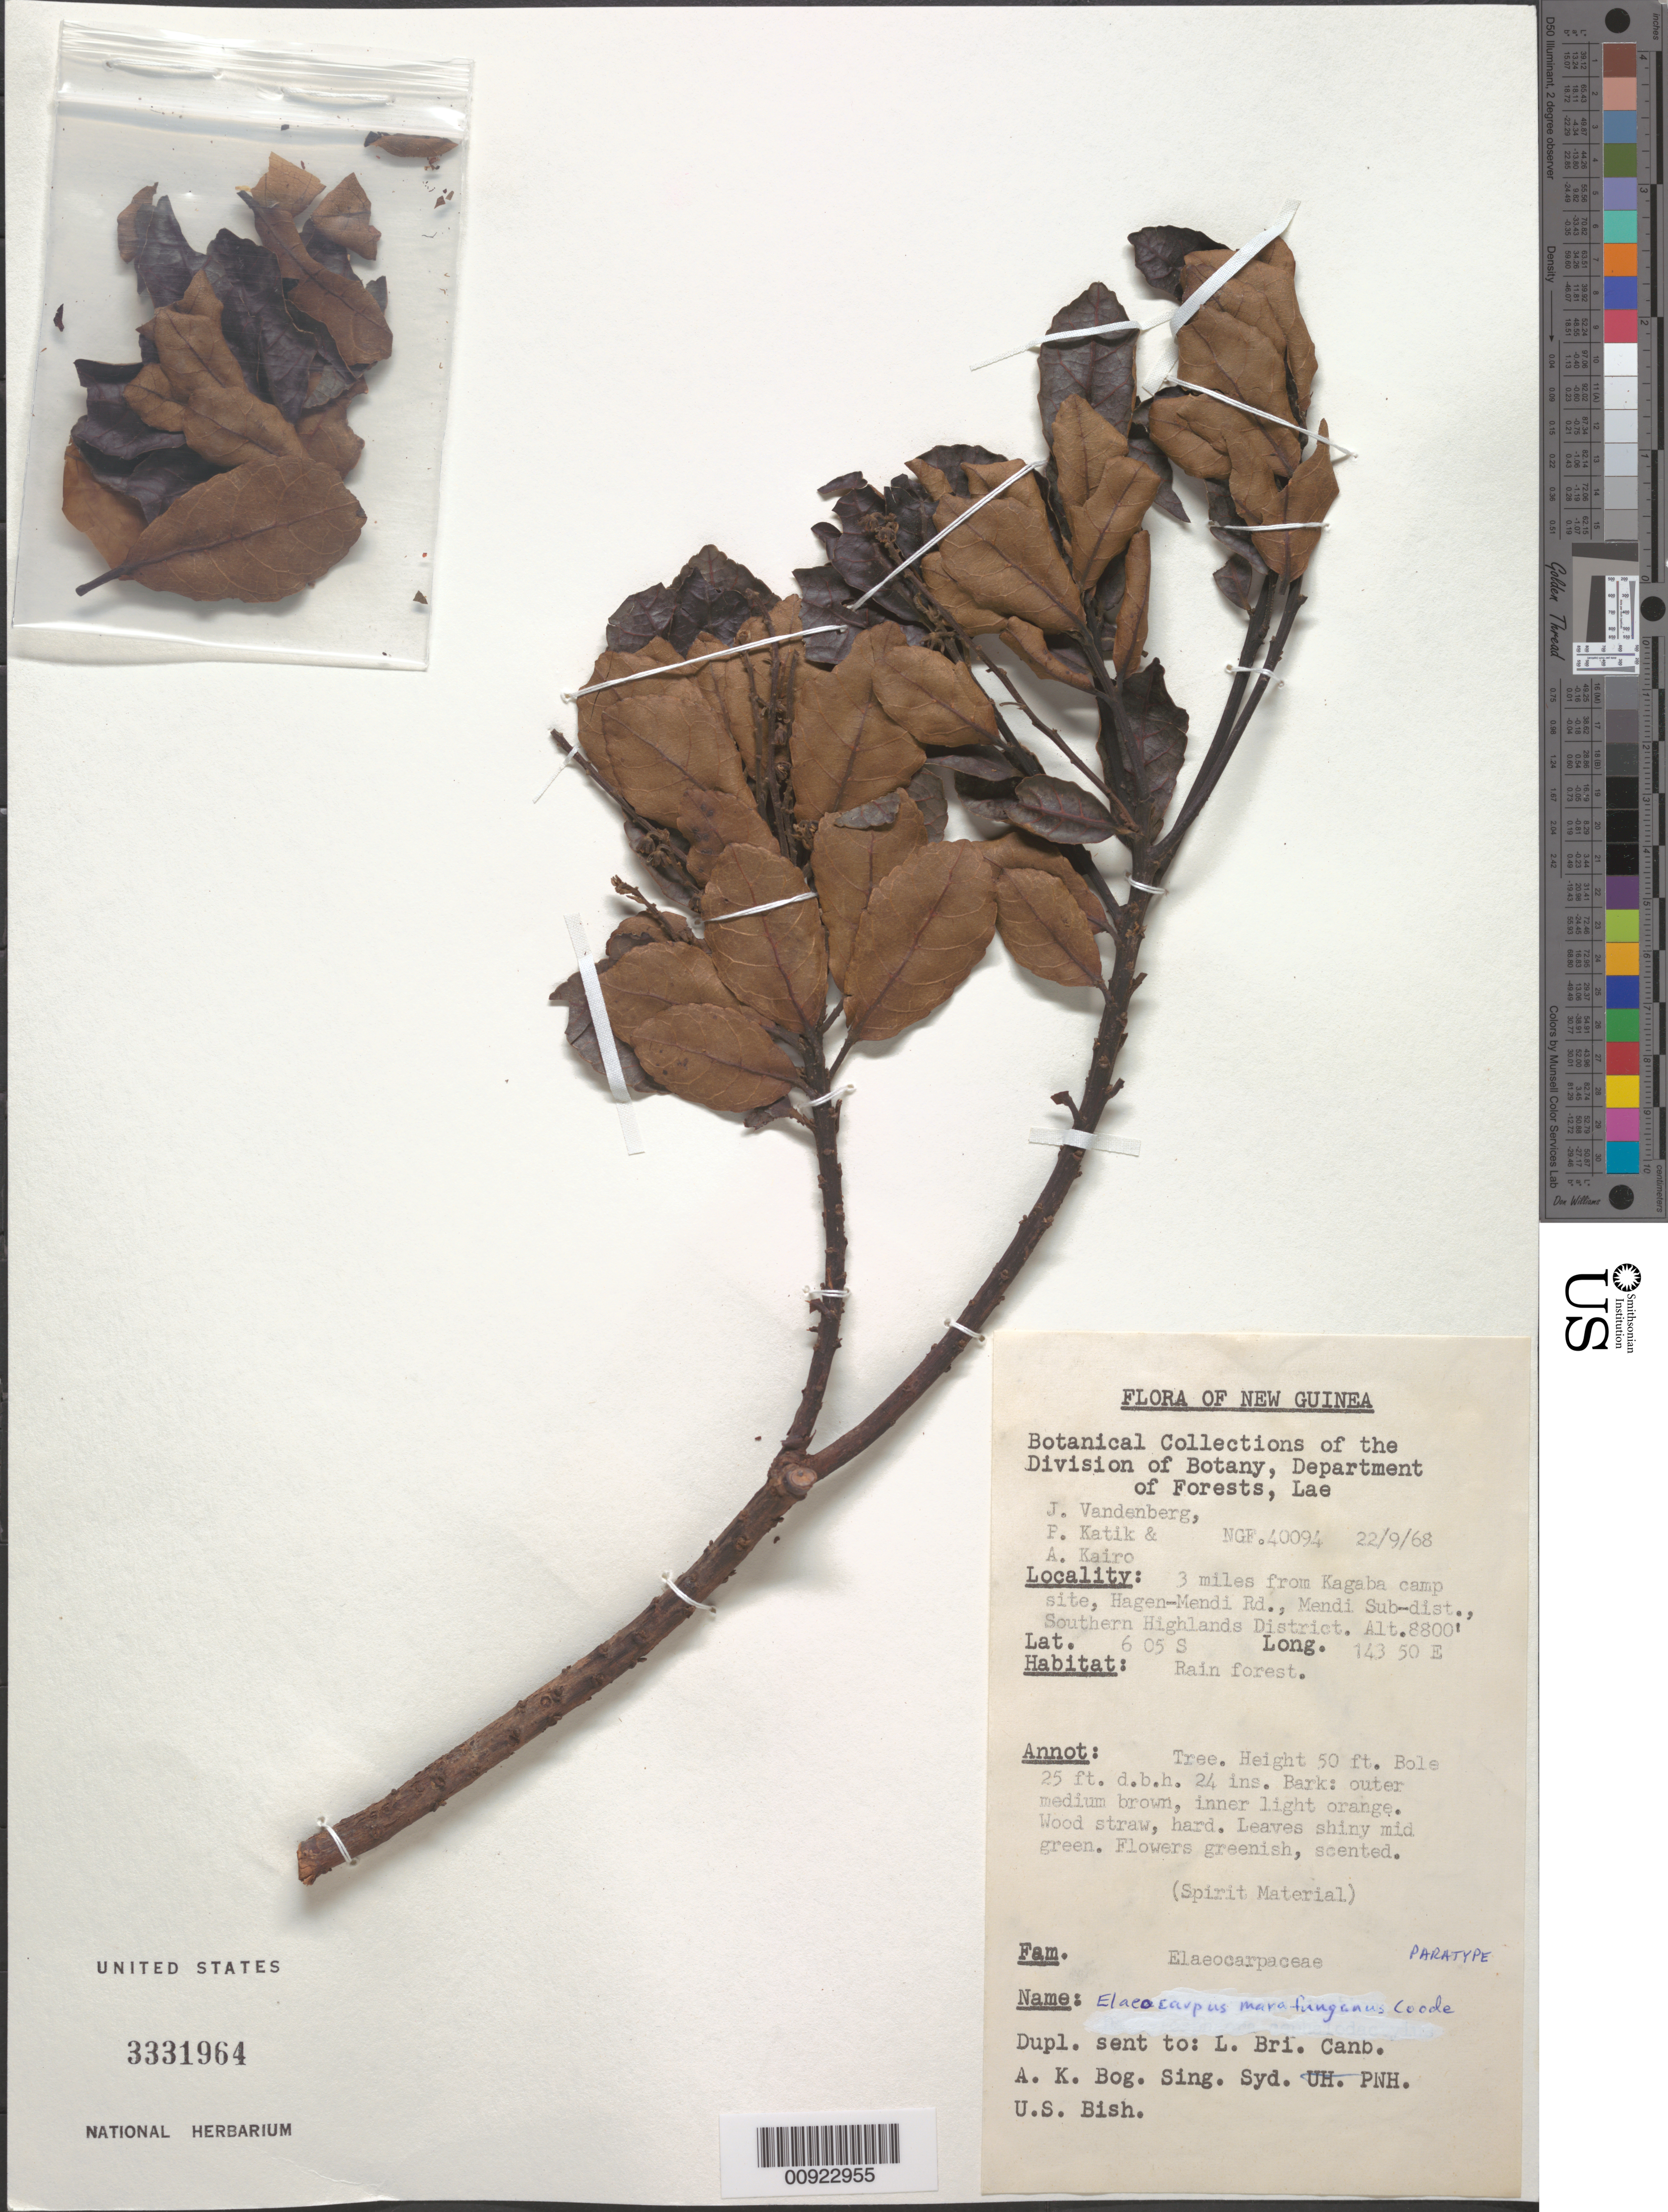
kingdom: Plantae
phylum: Tracheophyta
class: Magnoliopsida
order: Oxalidales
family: Elaeocarpaceae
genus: Elaeocarpus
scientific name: Elaeocarpus marafunganus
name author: Coode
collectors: J. Van Enberg, P. Katik & A. Kairo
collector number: NGF 40094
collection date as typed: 22 Sep 1968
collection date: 1968-09-22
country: Papua New Guinea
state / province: Southern Highlands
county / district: Mendi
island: New Guinea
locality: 3 miles from Kagaba camp site, Hagen-Mendi Rd.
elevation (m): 2682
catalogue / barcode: US 3331961